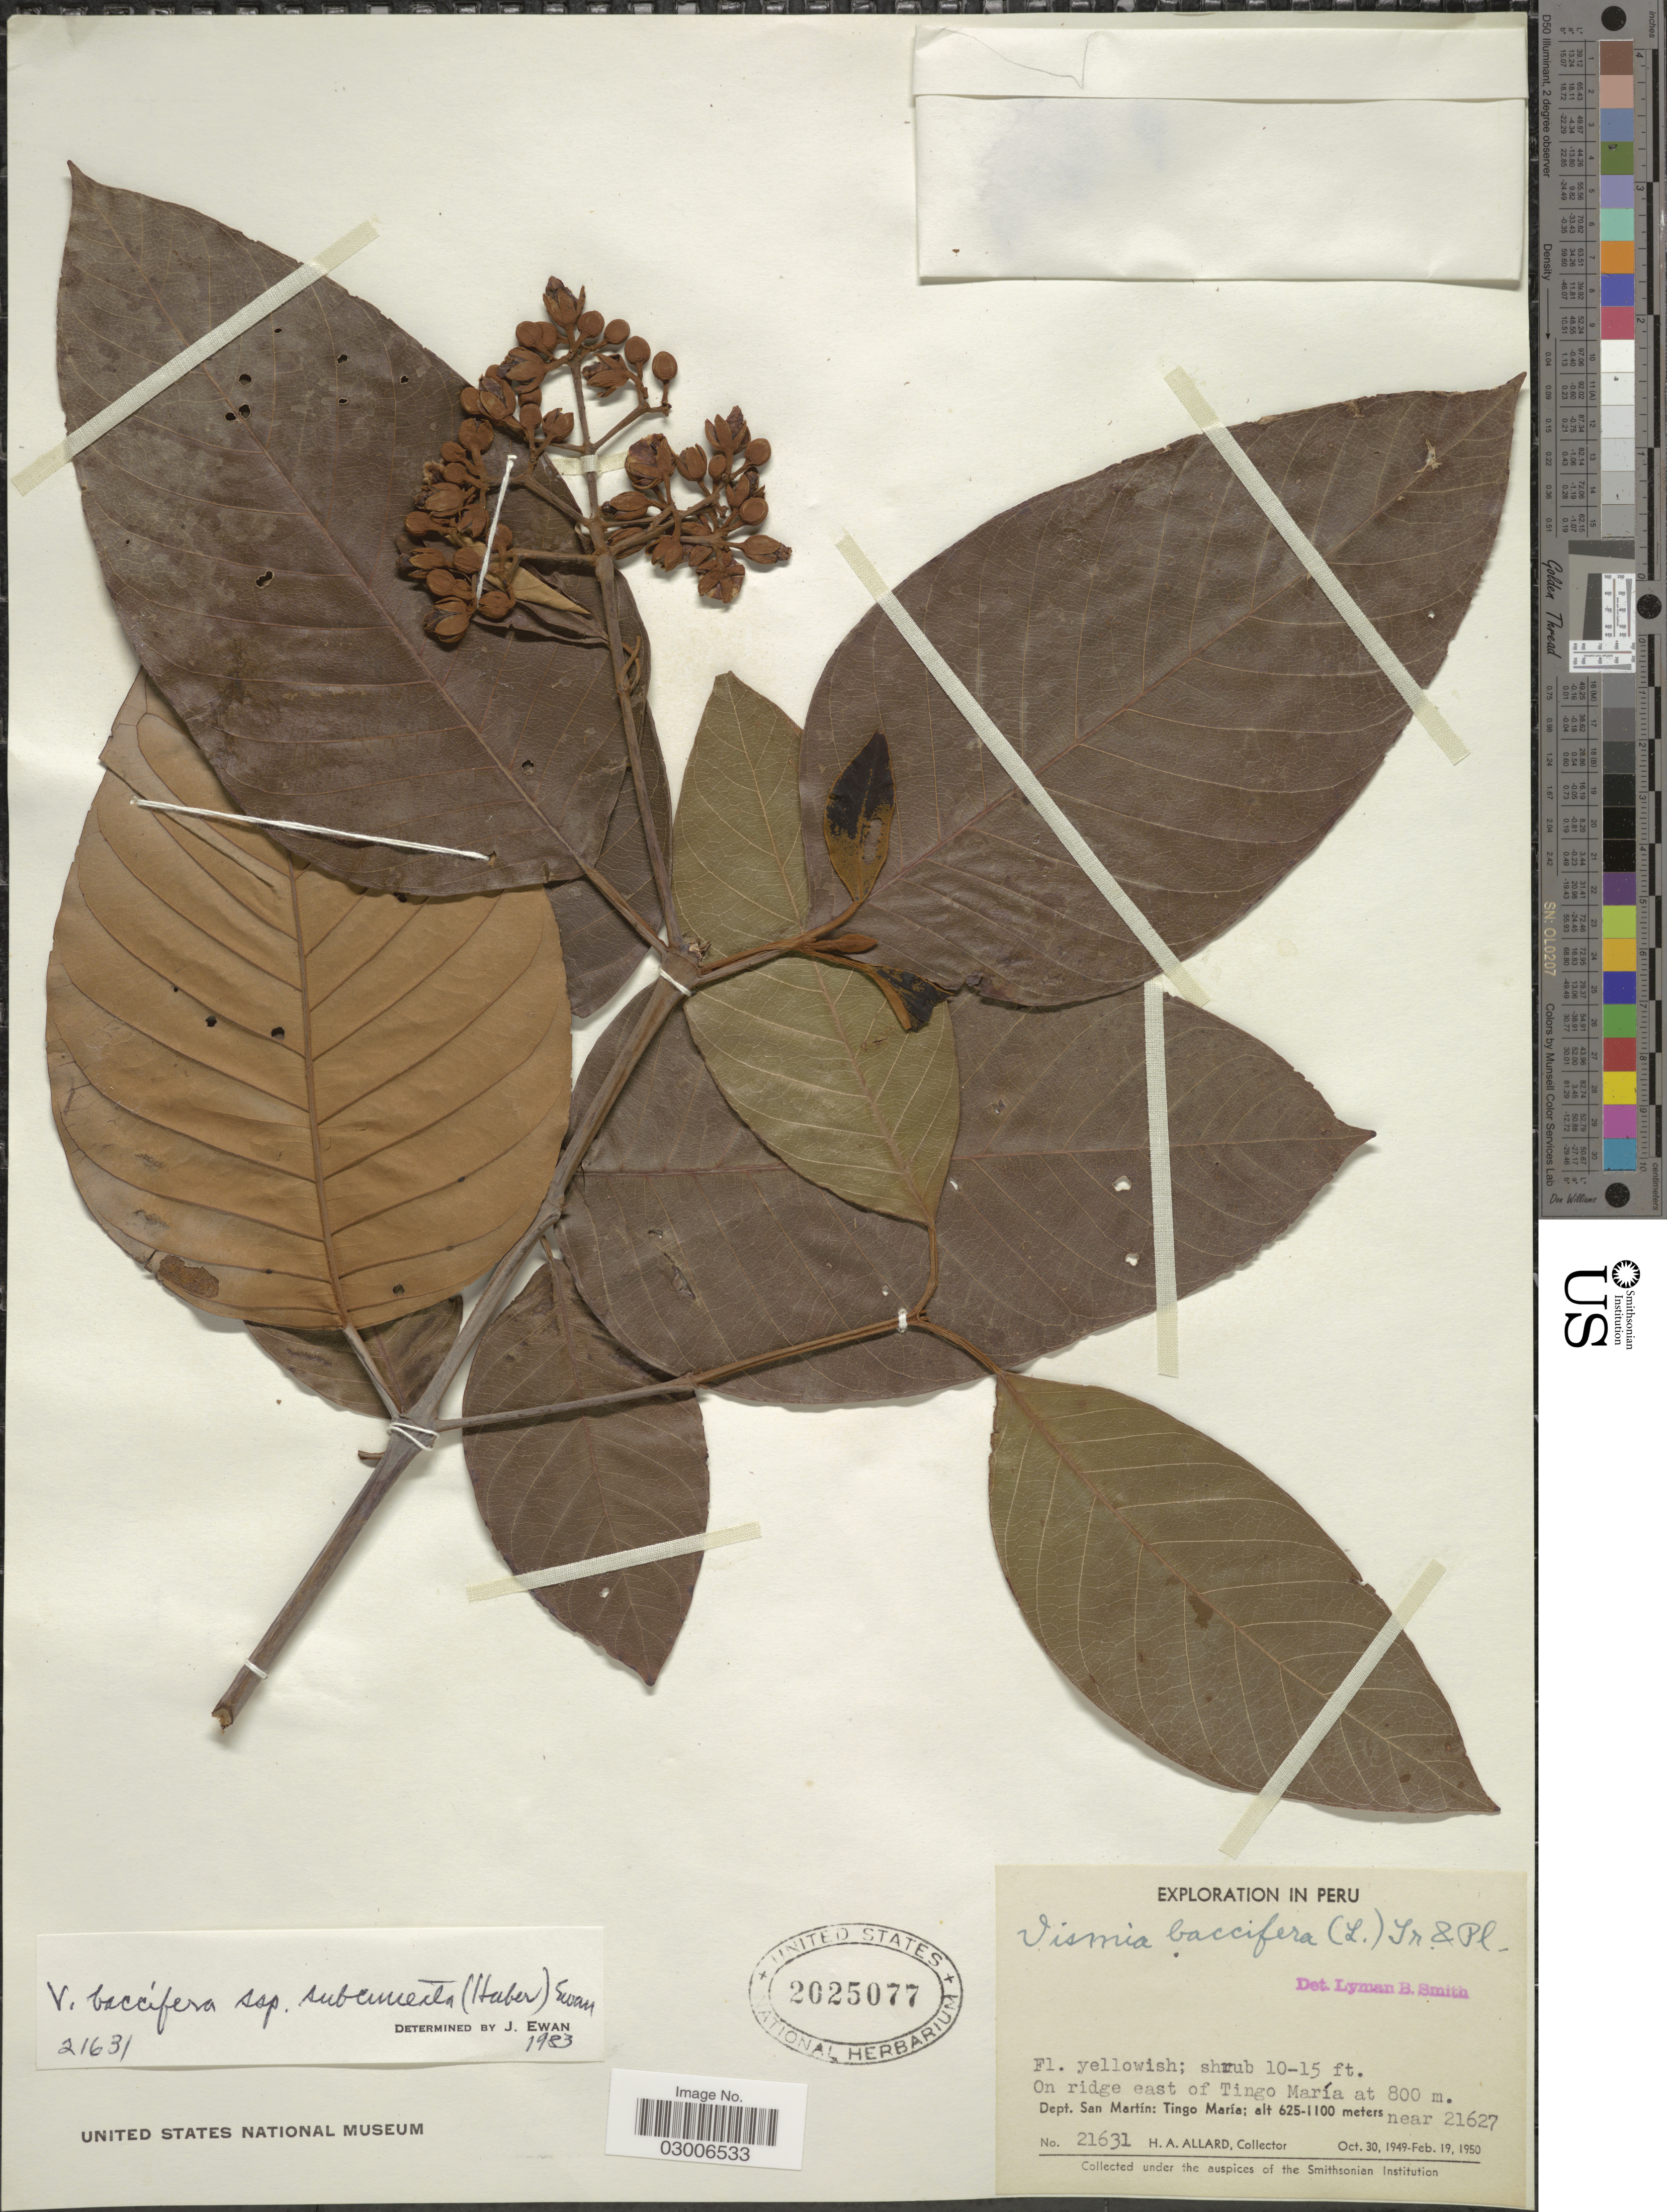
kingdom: Plantae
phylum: Tracheophyta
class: Magnoliopsida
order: Malpighiales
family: Hypericaceae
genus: Vismia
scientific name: Vismia baccifera subsp. subcuneata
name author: (Huber) Ewan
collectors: H. A. Allard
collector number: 21631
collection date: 1949-10-30/1950-02-19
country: Peru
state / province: San Martín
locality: Dept. San Martín: Tingo María, On ridge east of Tingo María, near 21627.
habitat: on ridge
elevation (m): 800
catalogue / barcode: US 2025077